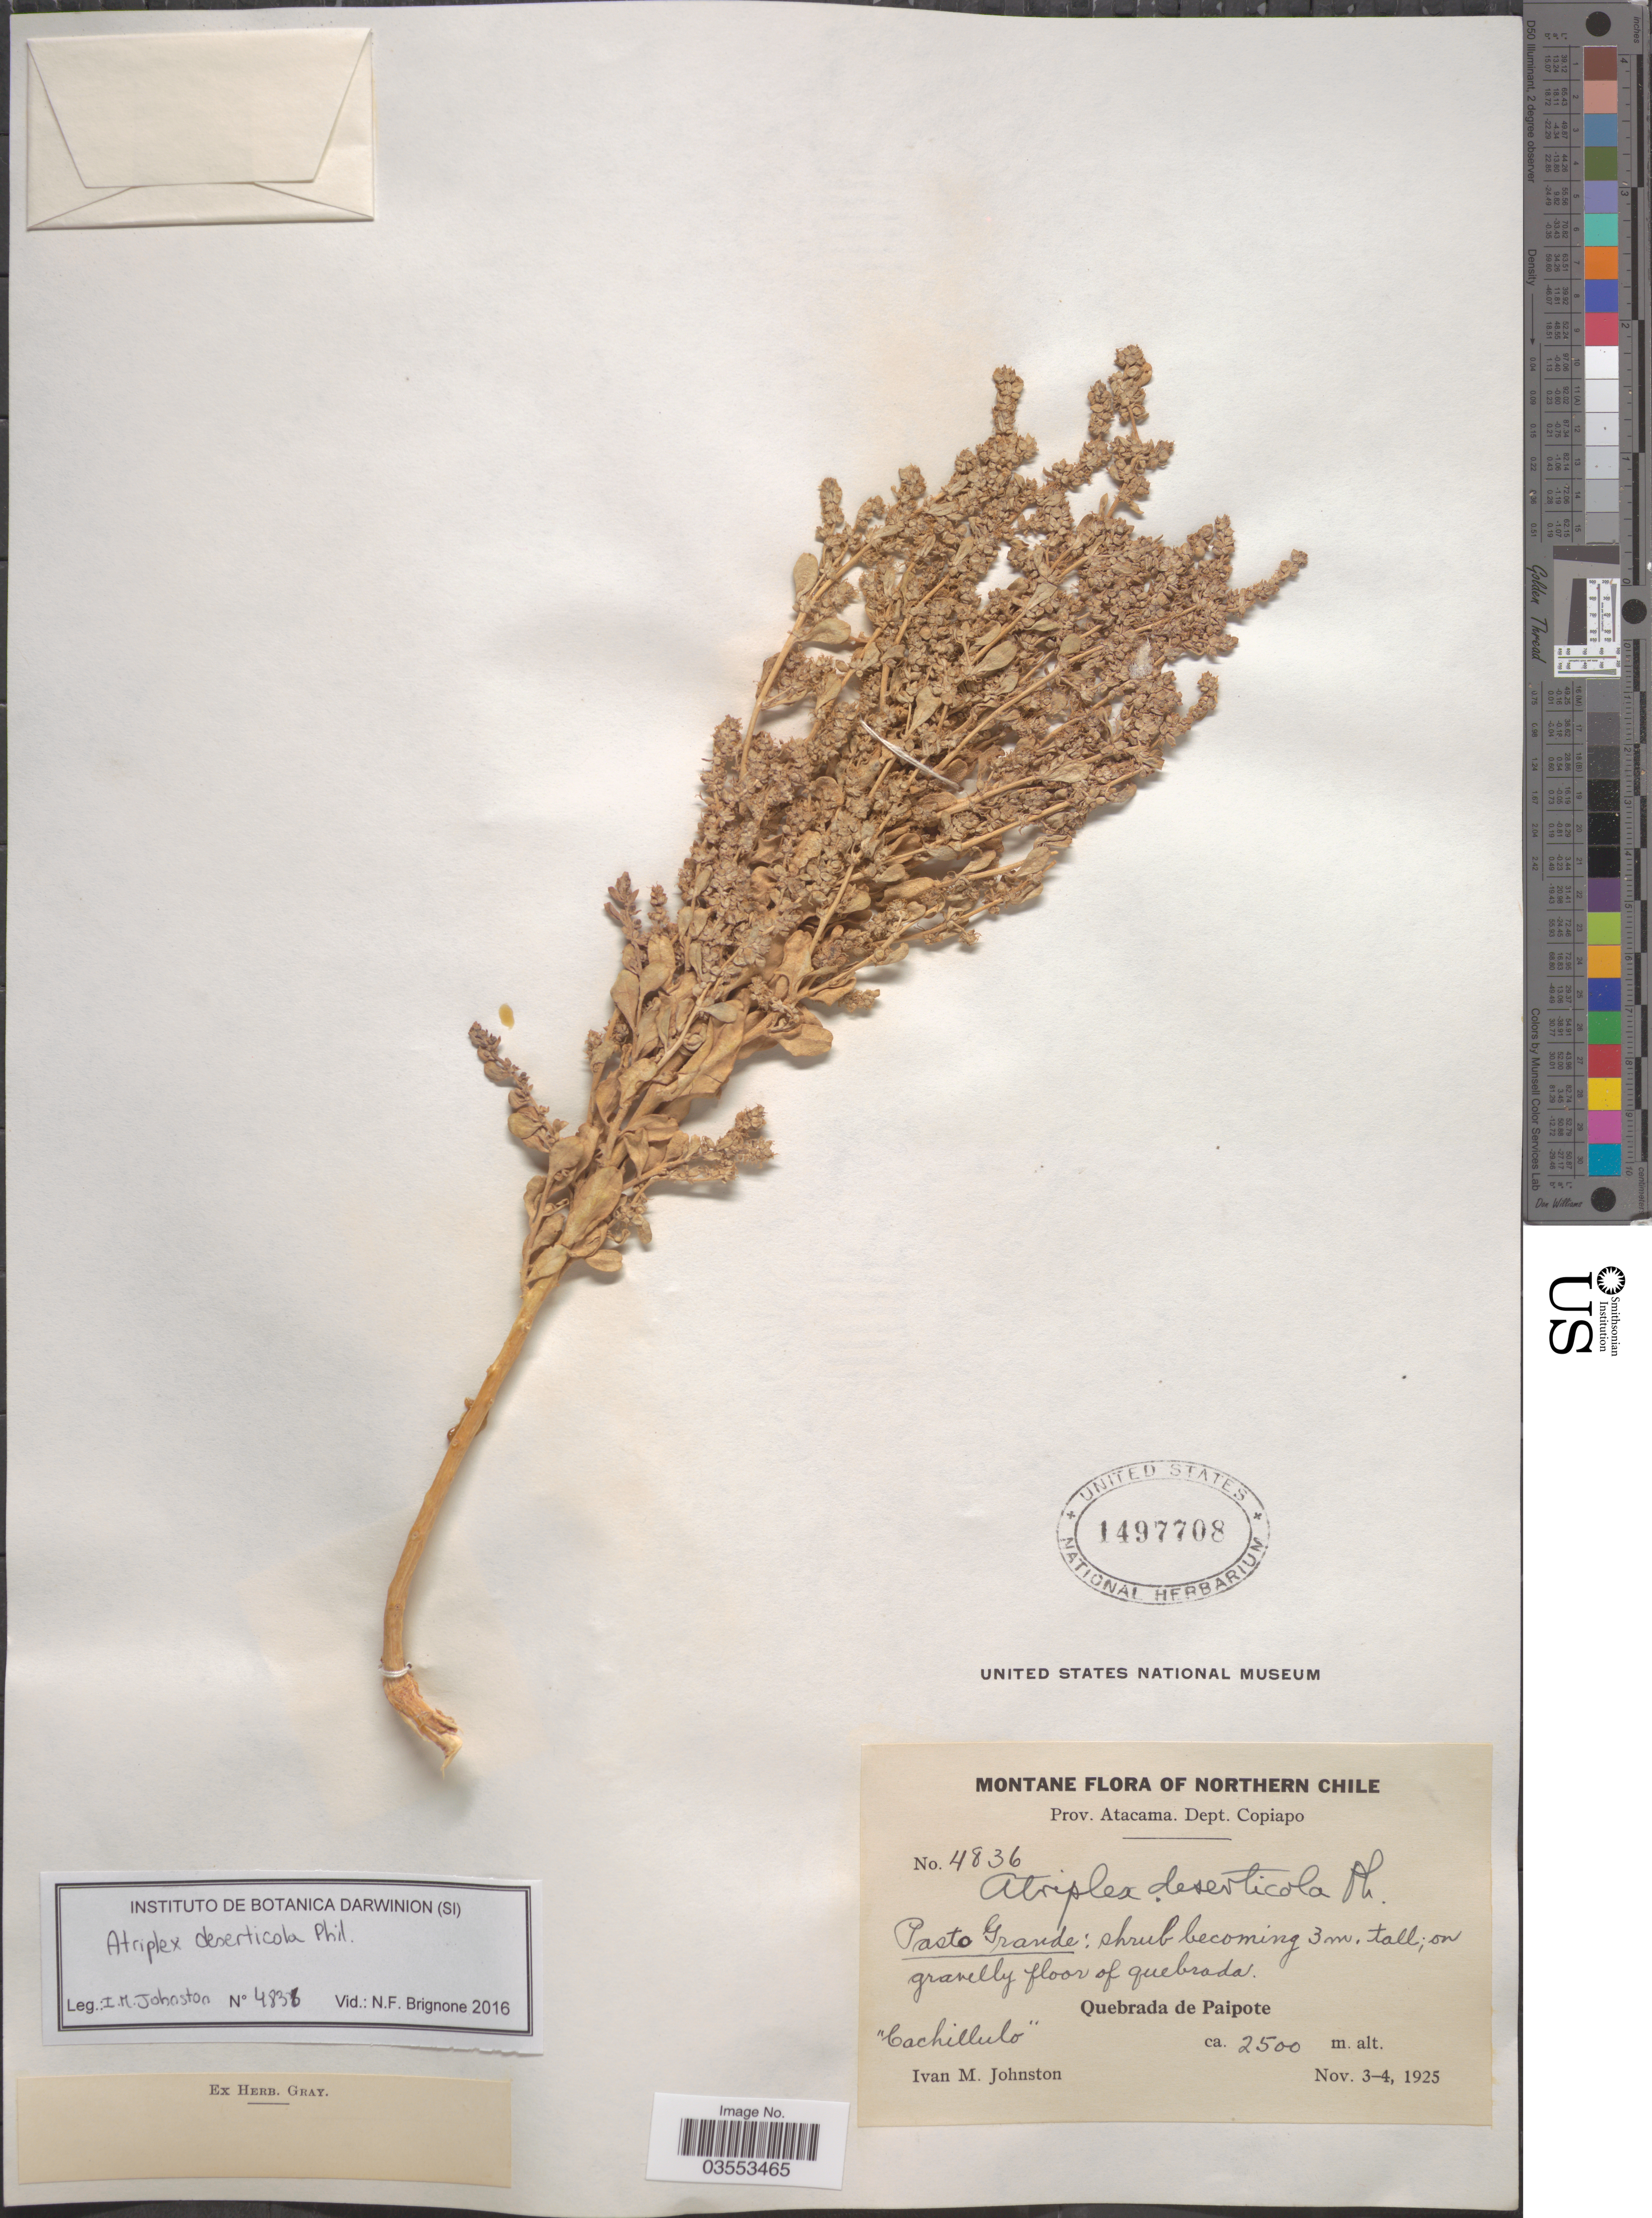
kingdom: Plantae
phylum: Tracheophyta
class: Magnoliopsida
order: Caryophyllales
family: Amaranthaceae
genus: Atriplex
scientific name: Atriplex deserticola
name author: Phil.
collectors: I.M. Johnston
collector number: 4836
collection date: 1925-11-03/1925-11-04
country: Chile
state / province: Atacama (III)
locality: Montane of Northern Chile. Dept. Copiapo. Pasto Grande: on gravelly floor of quebrada. Quebrada de Paipote.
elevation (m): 2500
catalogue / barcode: US 1497708